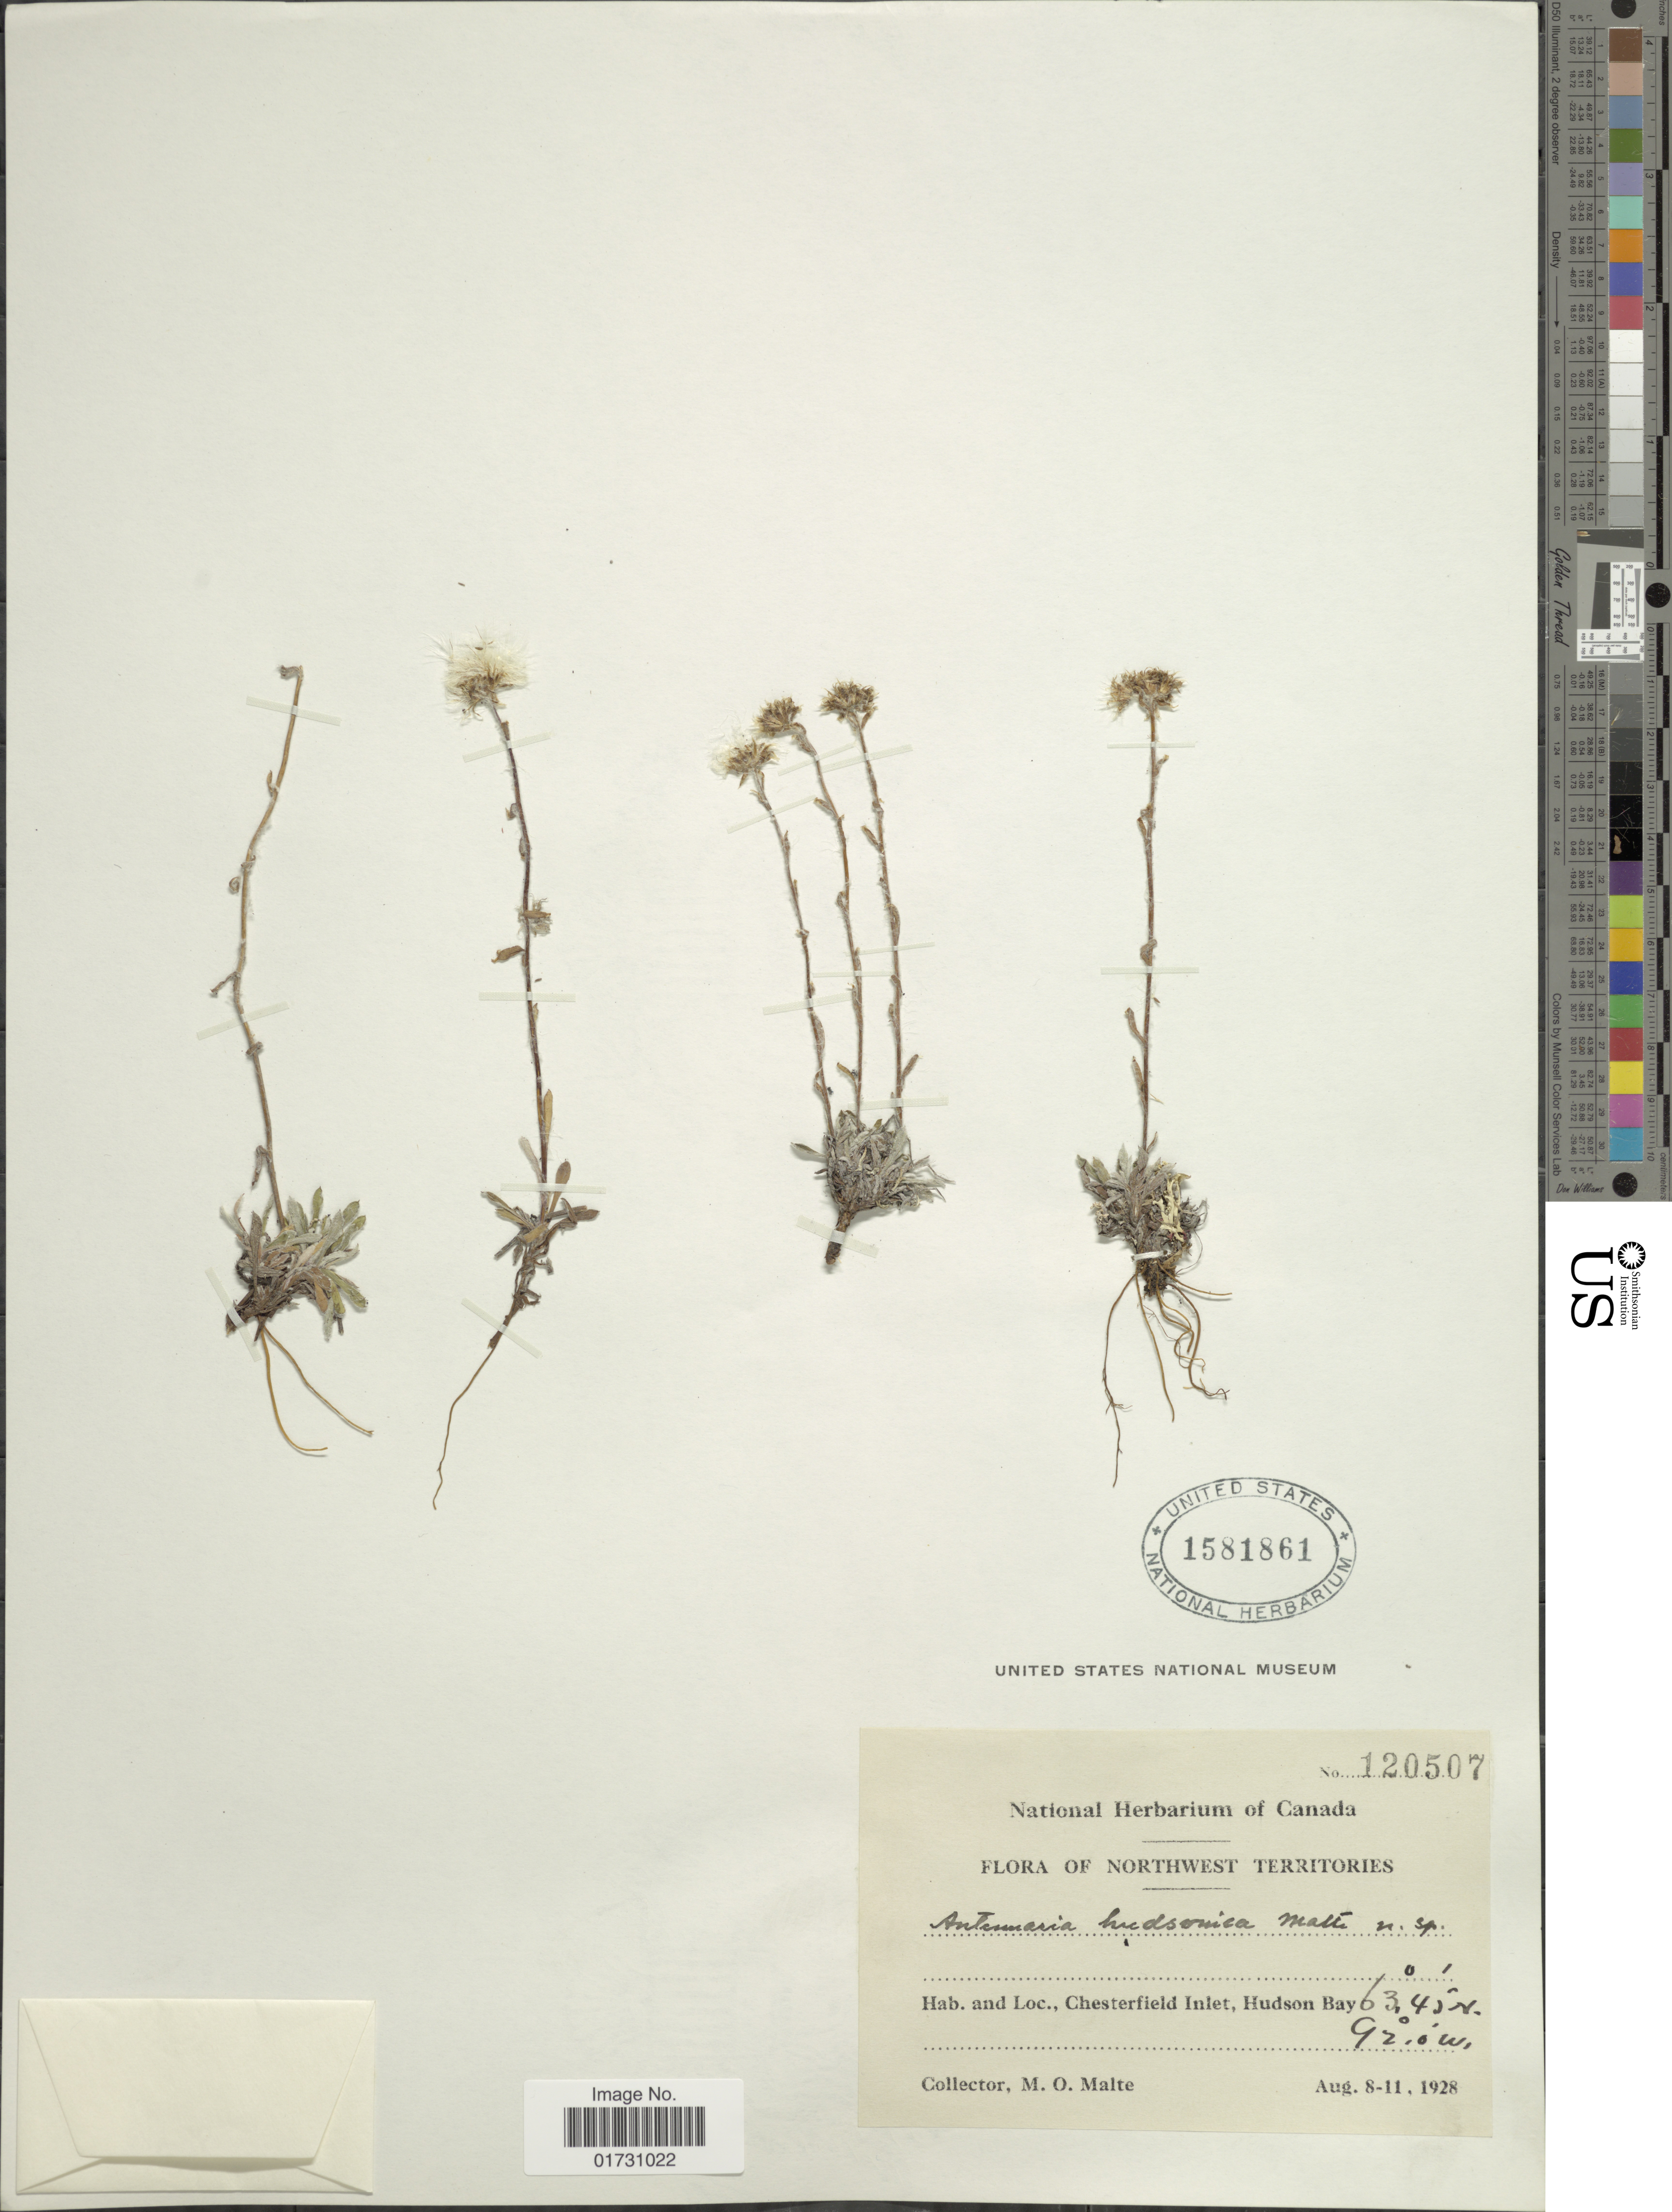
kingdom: Plantae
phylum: Tracheophyta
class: Magnoliopsida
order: Asterales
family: Asteraceae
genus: Antennaria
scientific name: Antennaria hudsonica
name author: Malte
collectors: M. O. Malte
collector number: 120507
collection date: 1928-08-08/1928-08-11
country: Canada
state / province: Northwest Territories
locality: Chesterfield Inlet, Hudson Bay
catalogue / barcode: US 1581861